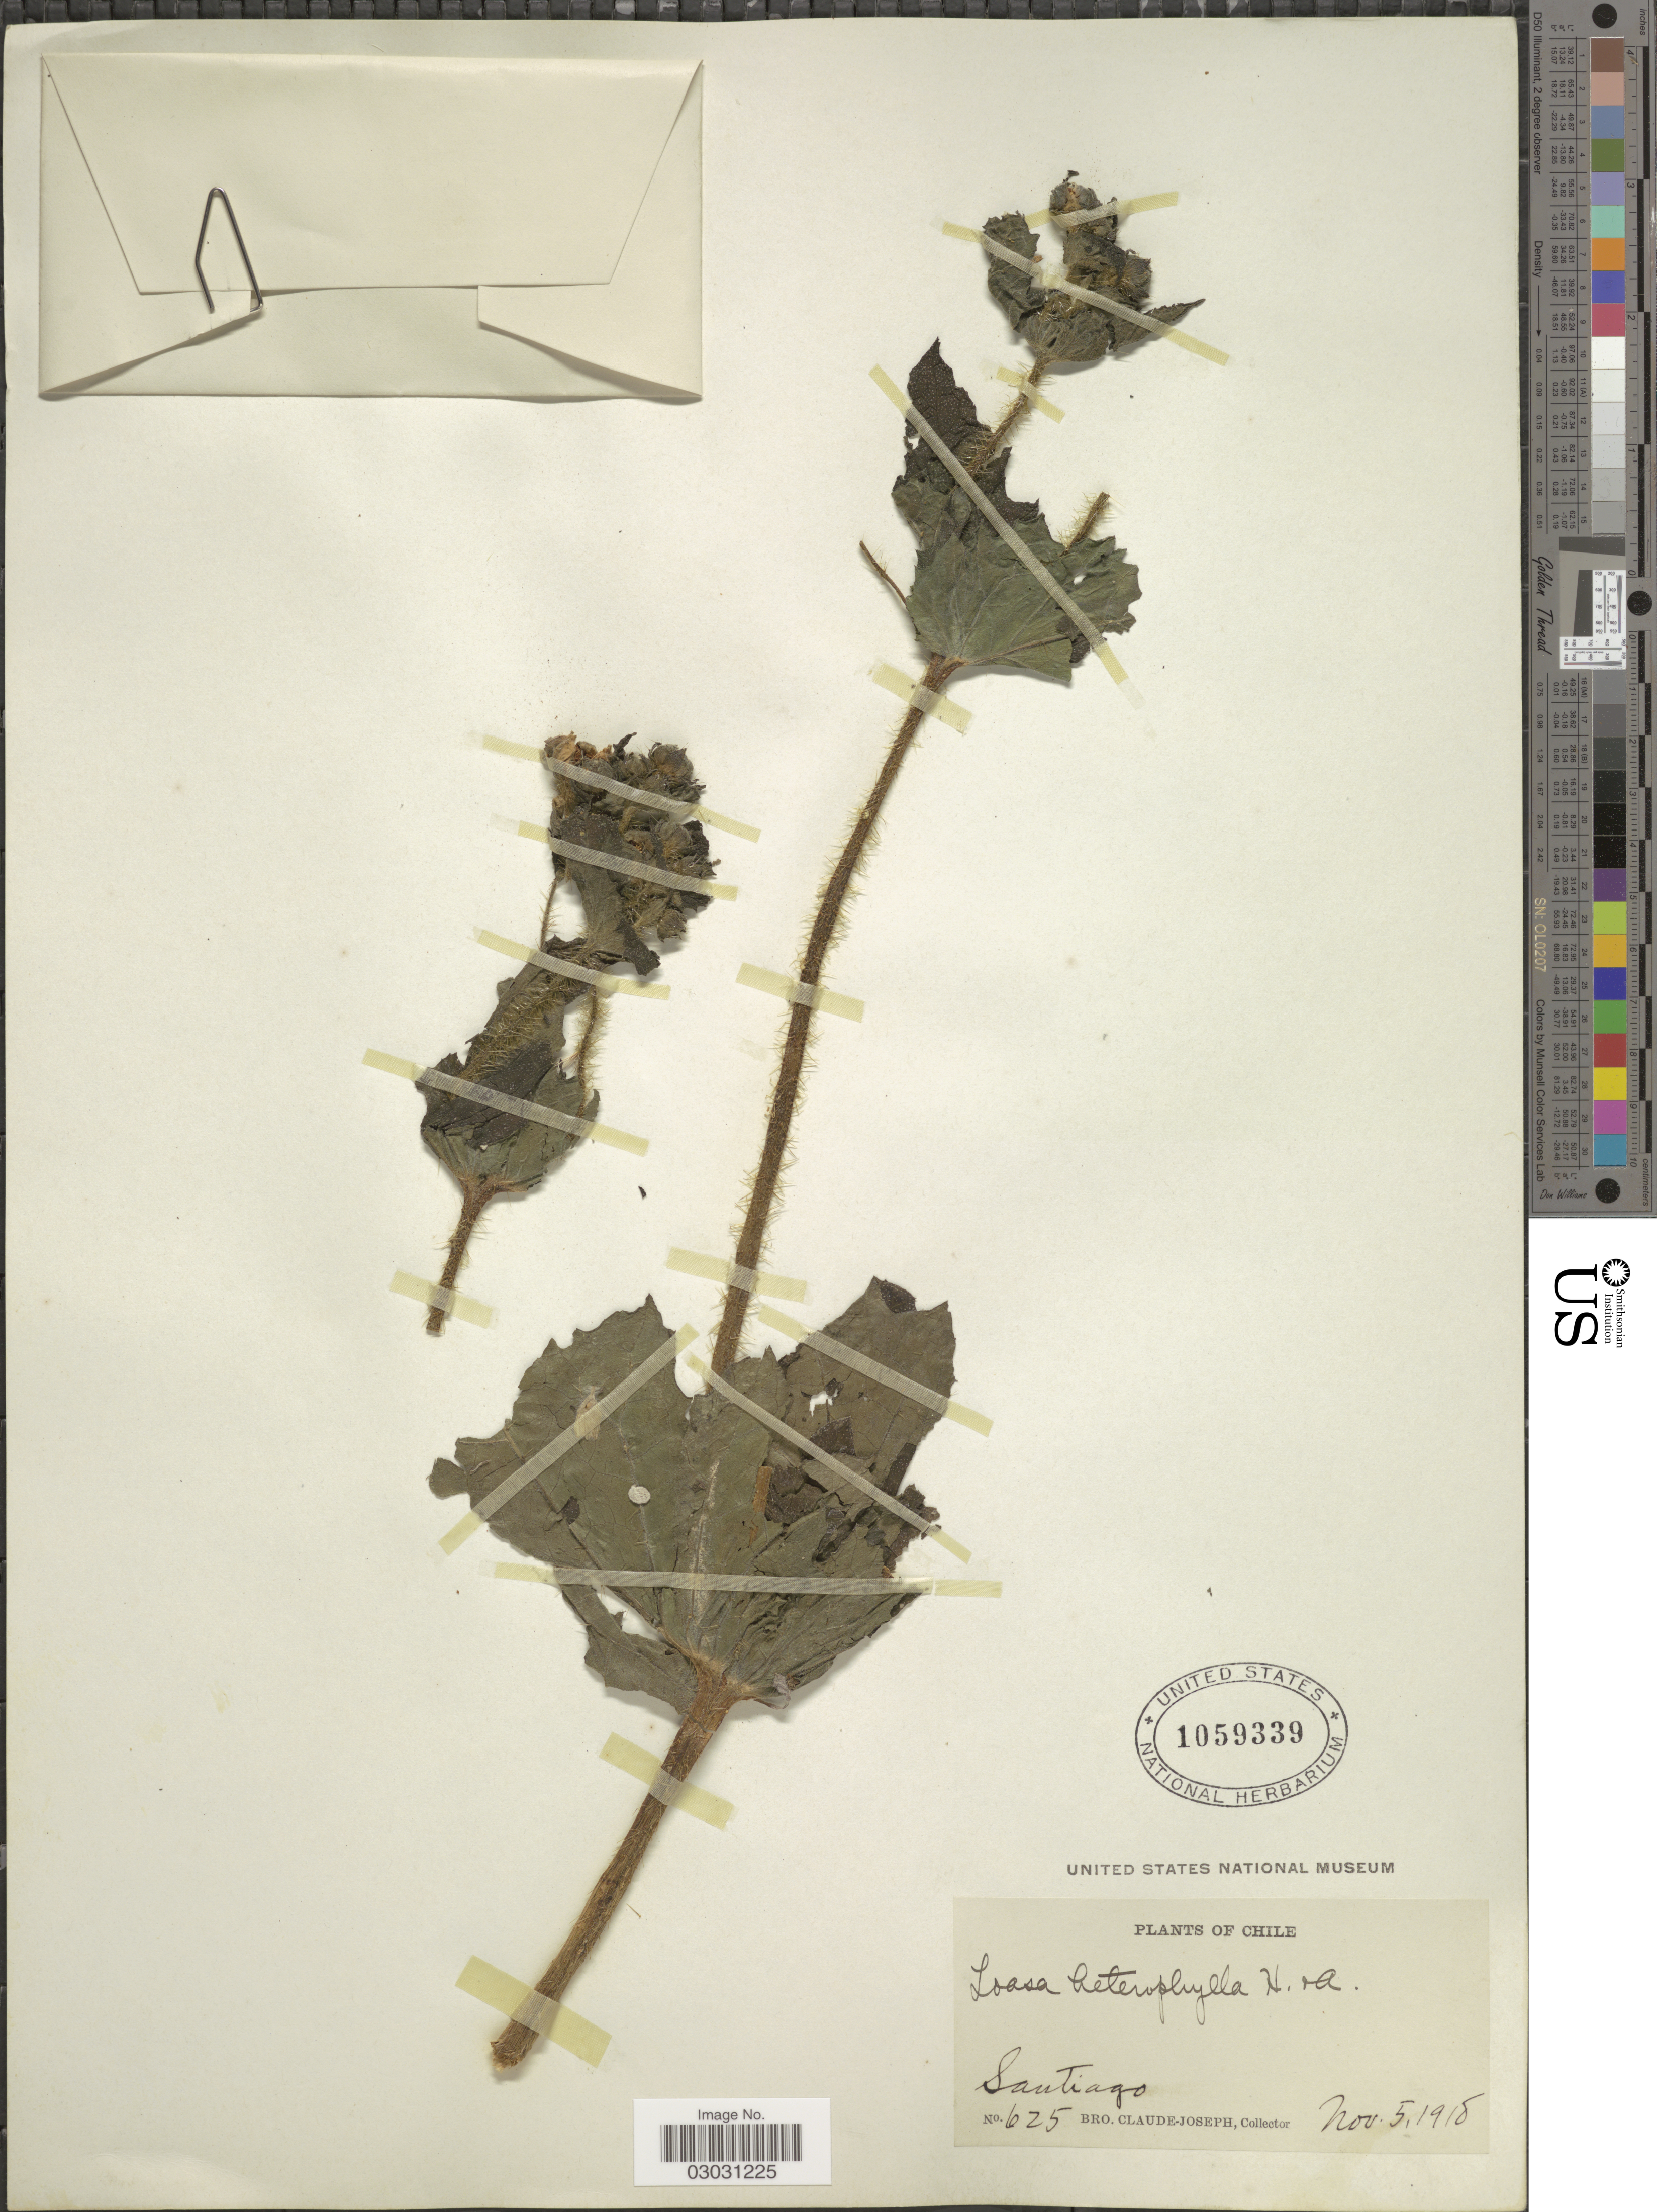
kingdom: Plantae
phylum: Tracheophyta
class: Magnoliopsida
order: Cornales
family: Loasaceae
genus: Loasa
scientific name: Loasa heterophylla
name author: Hook. & Arn.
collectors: Bro. Claude-Joseph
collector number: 625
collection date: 1918-11-05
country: Chile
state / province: Región Metropolitana (RM)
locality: Santiago.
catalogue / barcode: US 1059339